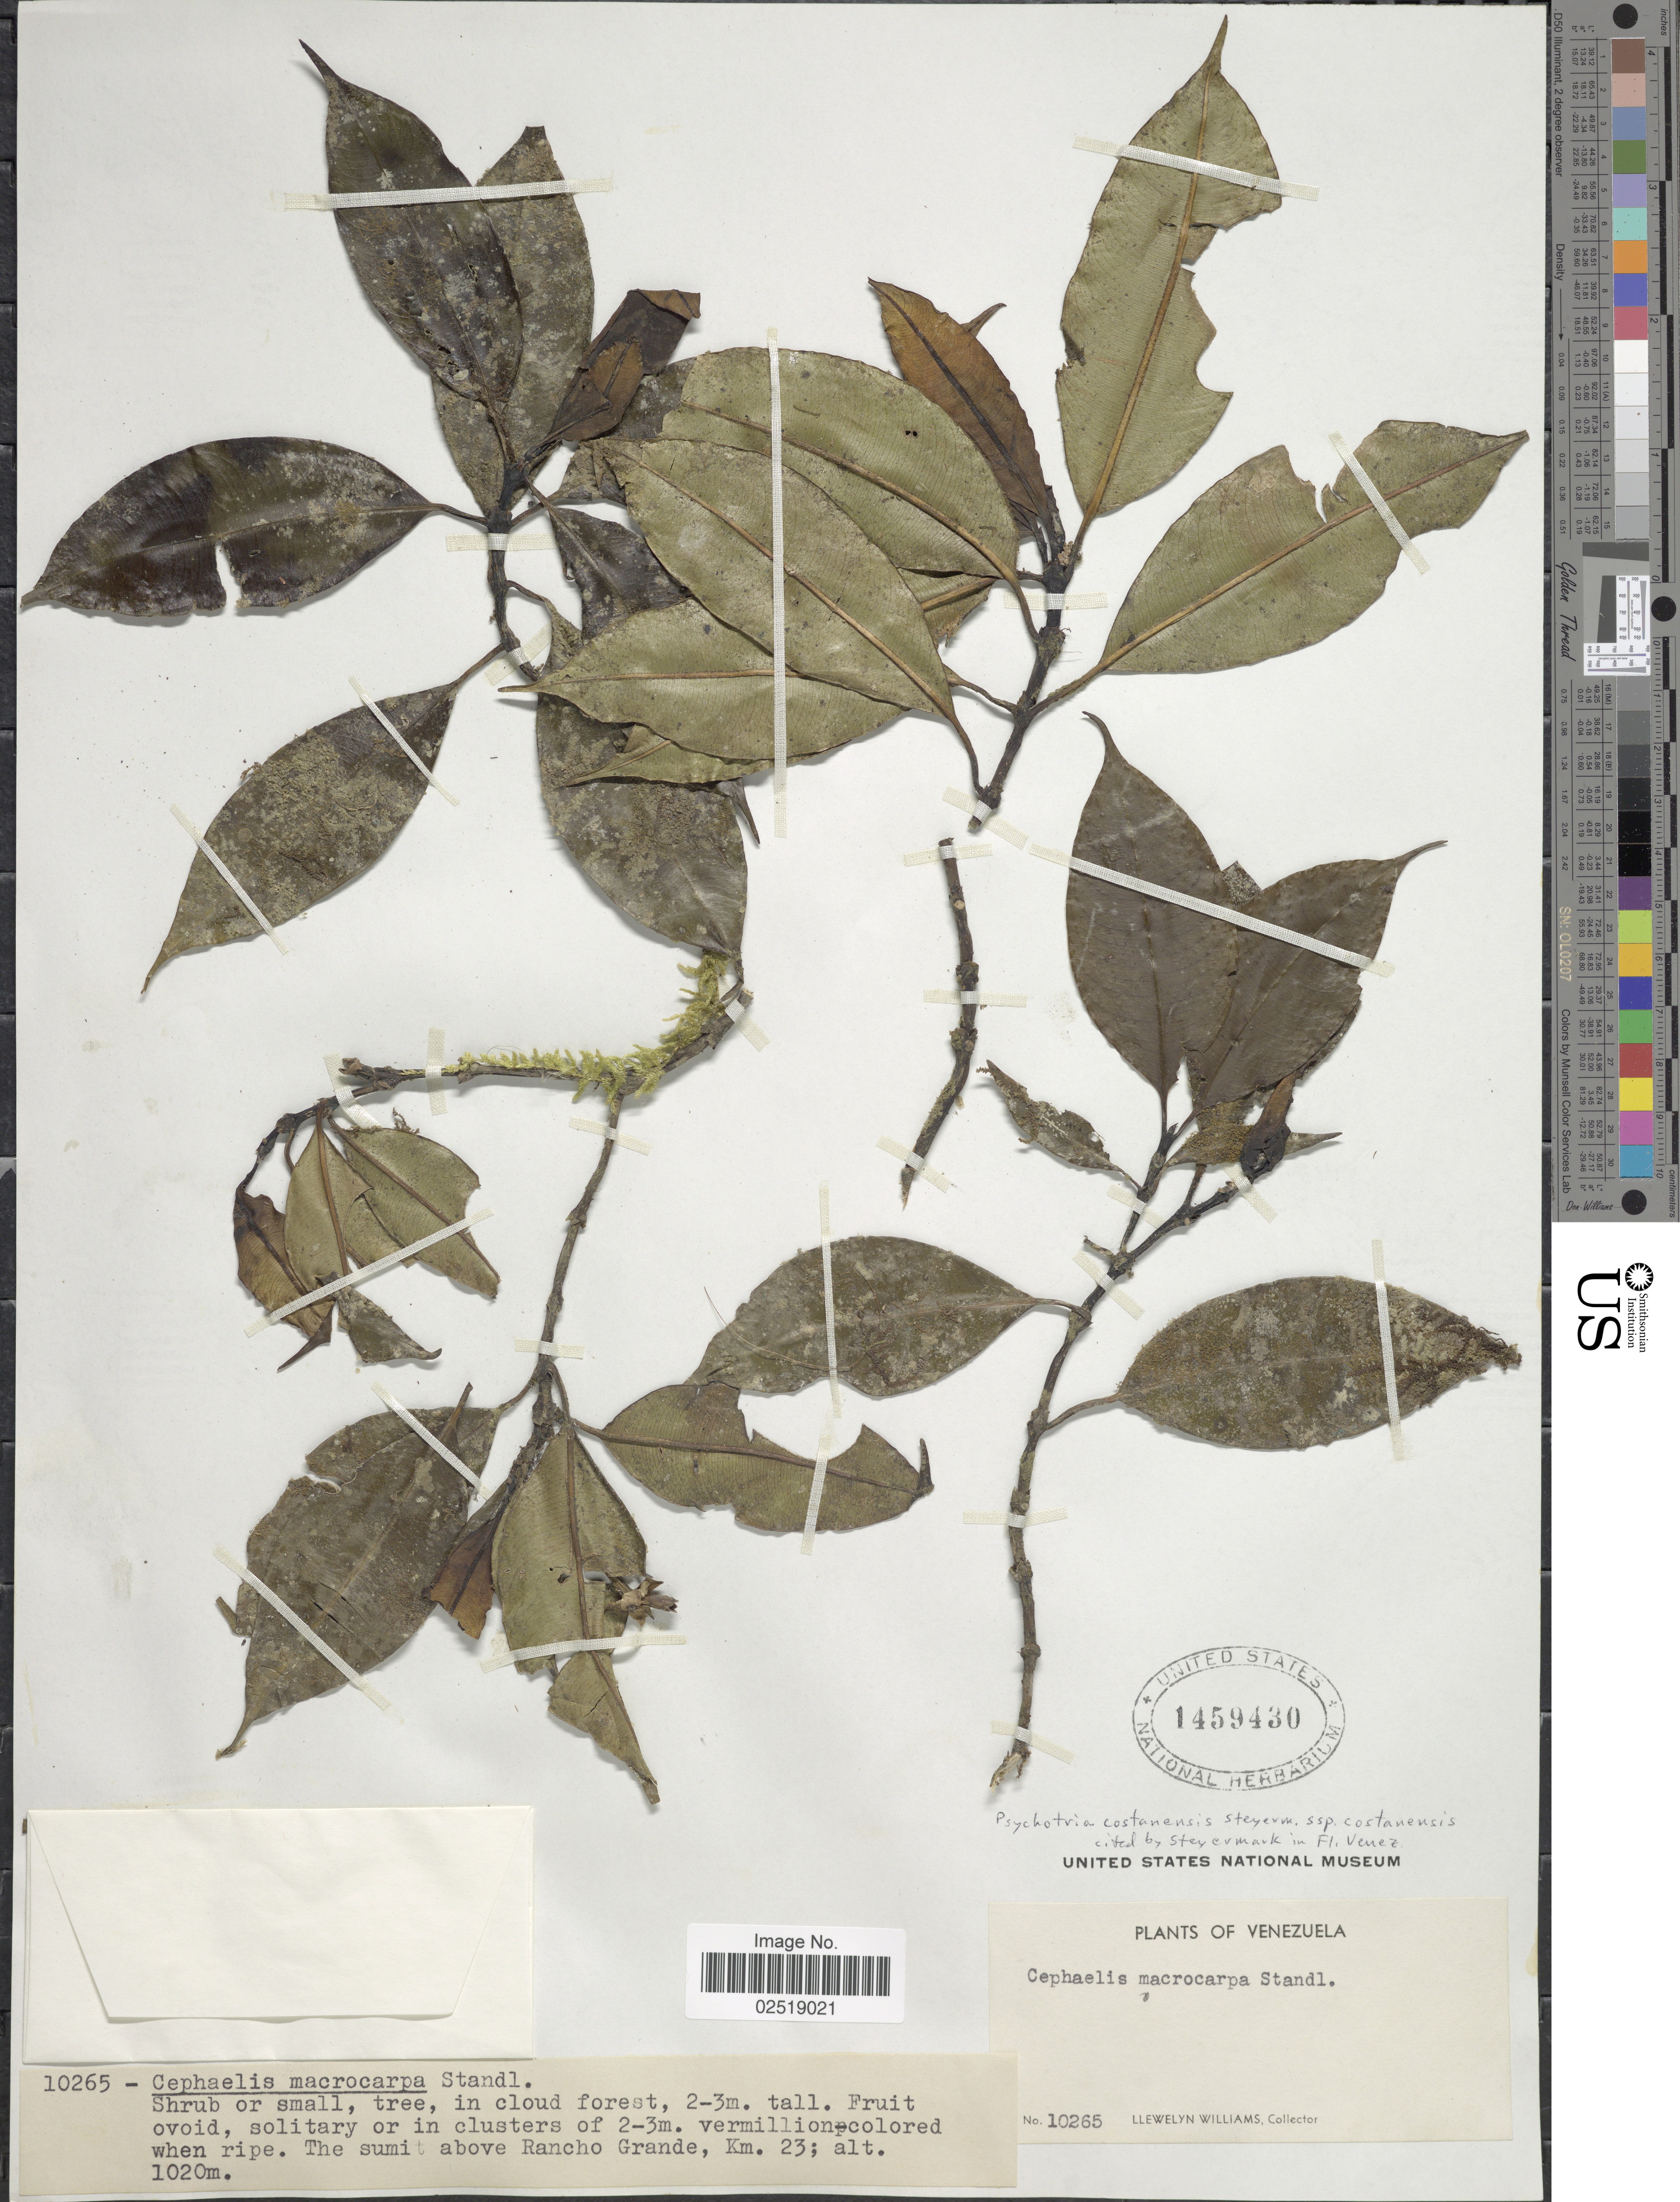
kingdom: Plantae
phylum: Tracheophyta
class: Magnoliopsida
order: Gentianales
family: Rubiaceae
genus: Psychotria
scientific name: Psychotria costanensis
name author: Steyerm.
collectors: Ll. Williams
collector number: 10265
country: Venezuela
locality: The summit above Rancho Grande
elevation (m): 1020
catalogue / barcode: US 1459430